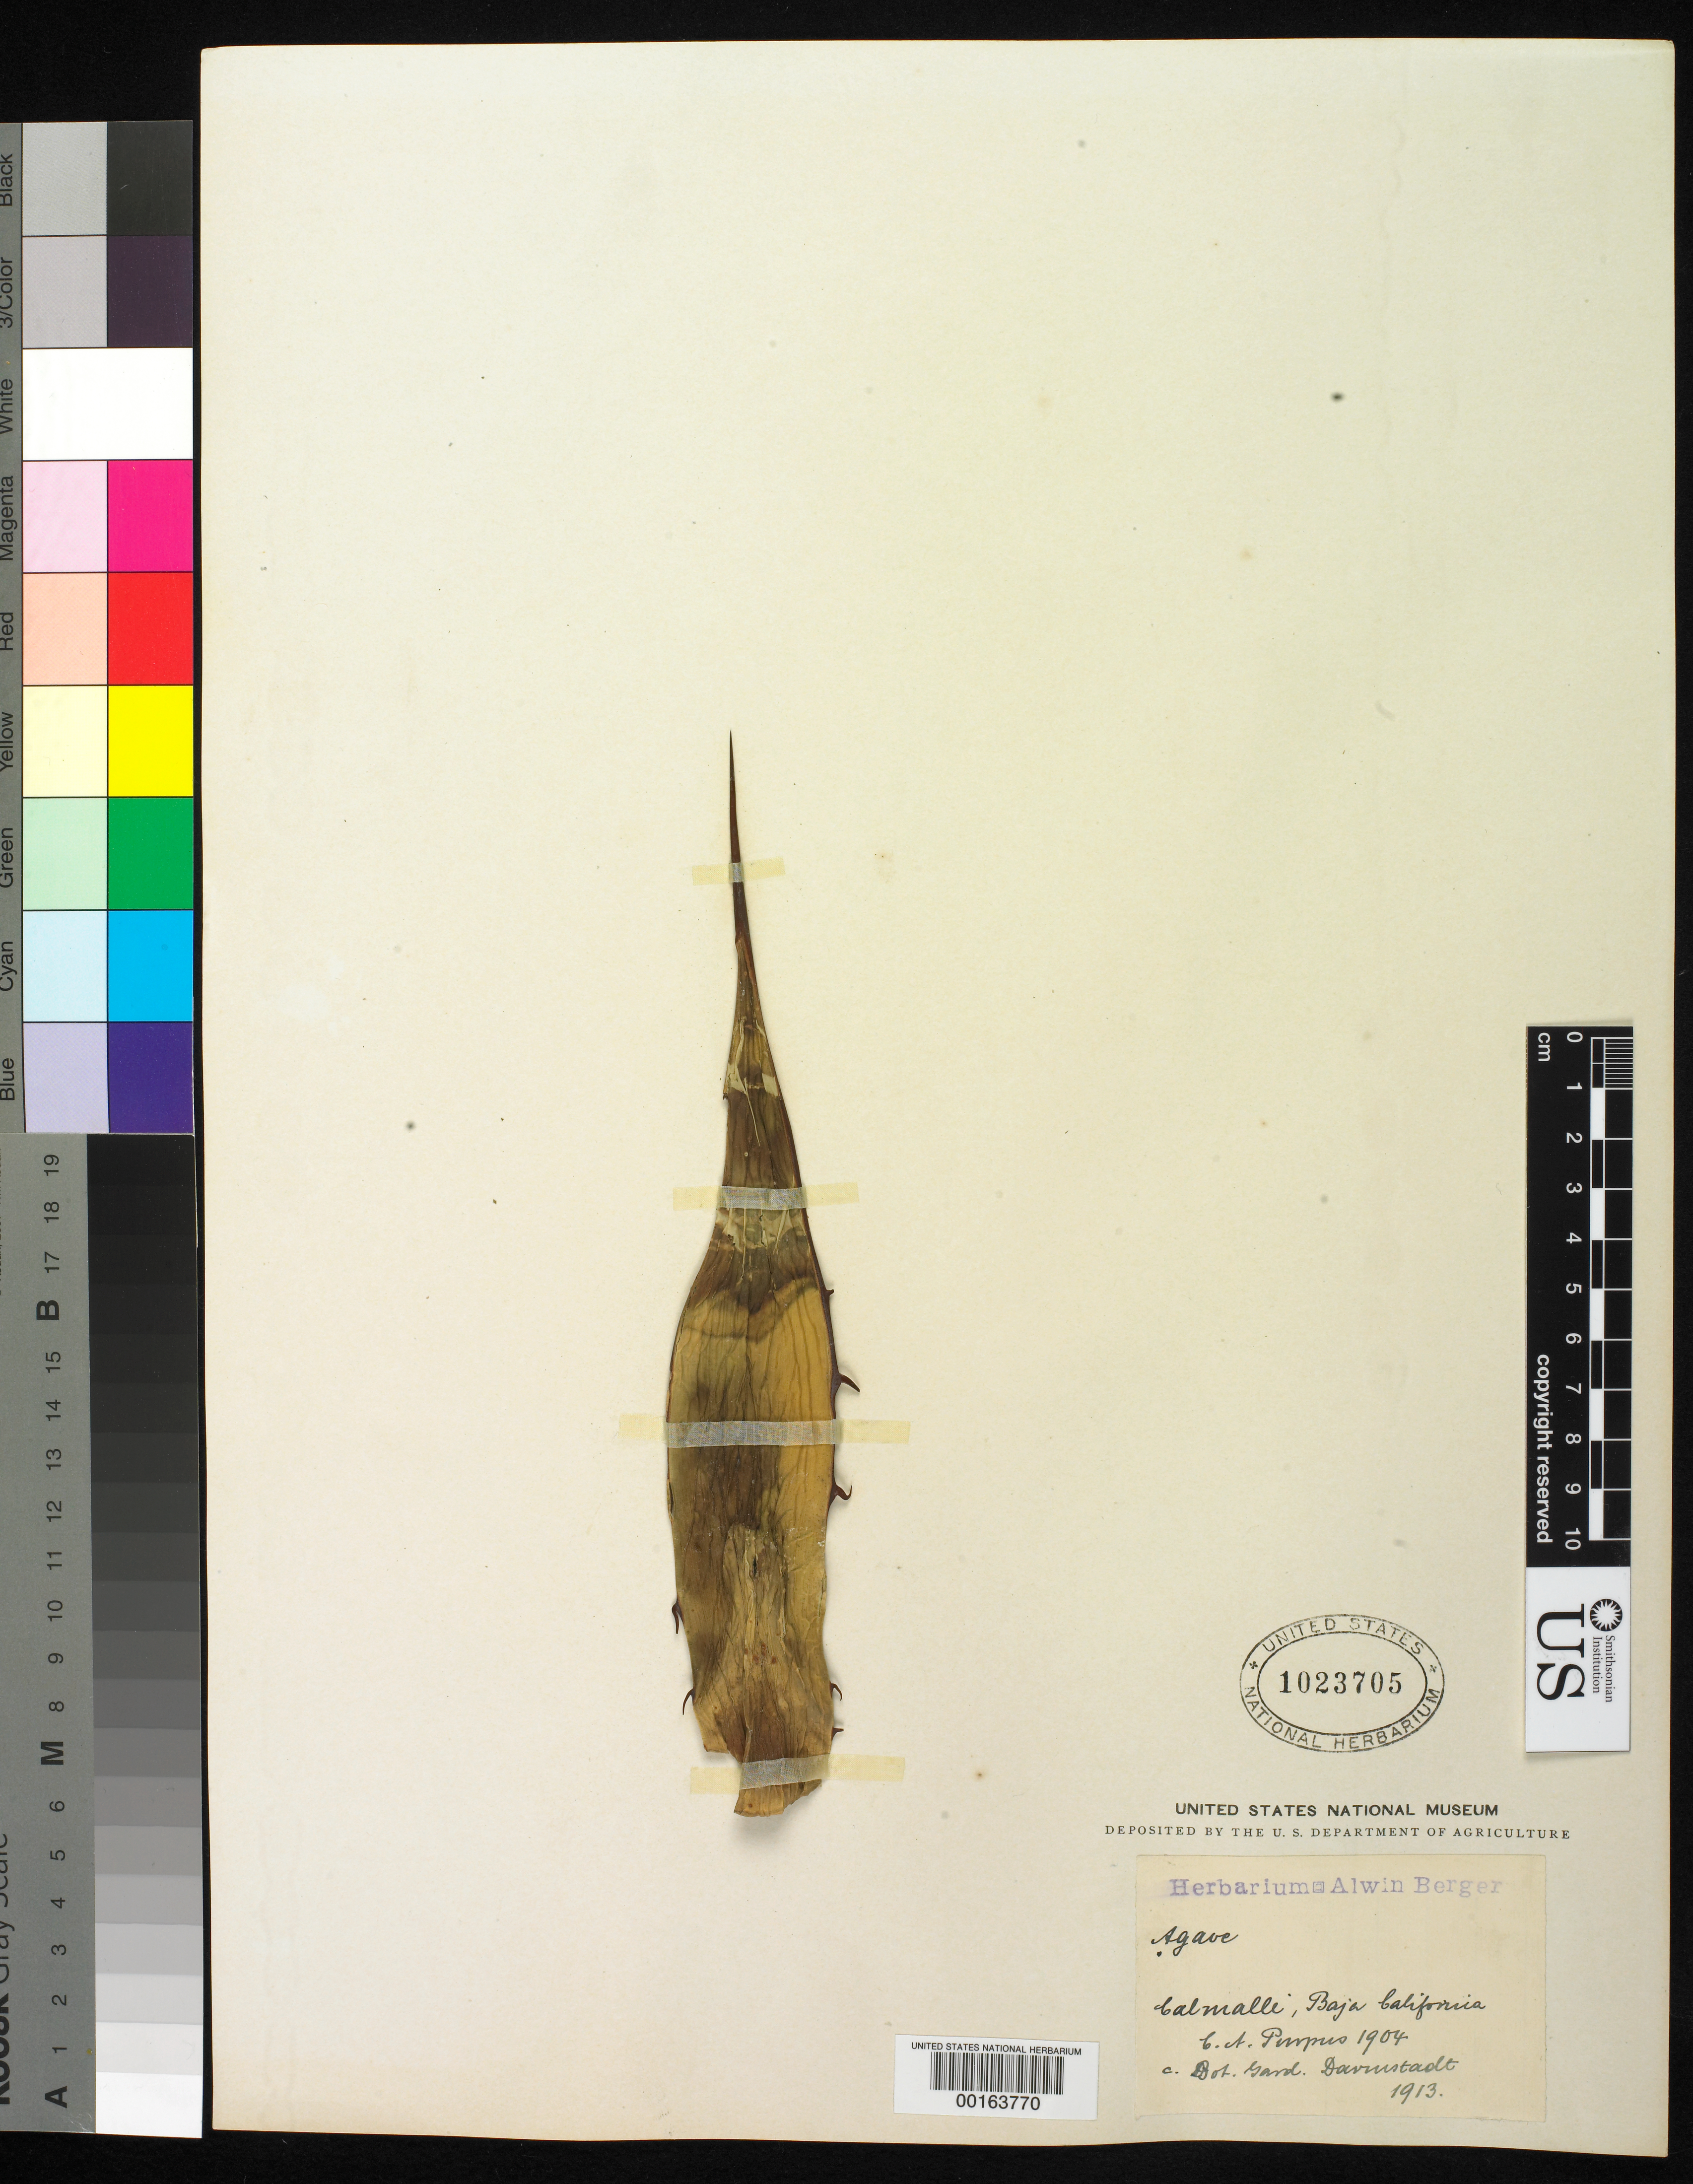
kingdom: Plantae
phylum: Tracheophyta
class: Liliopsida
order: Asparagales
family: Asparagaceae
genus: Agave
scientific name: Agave sp.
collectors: C. A. Purpus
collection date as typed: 1904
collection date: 1904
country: Mexico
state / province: Baja California Norte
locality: Calmalli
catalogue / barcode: US 1023705